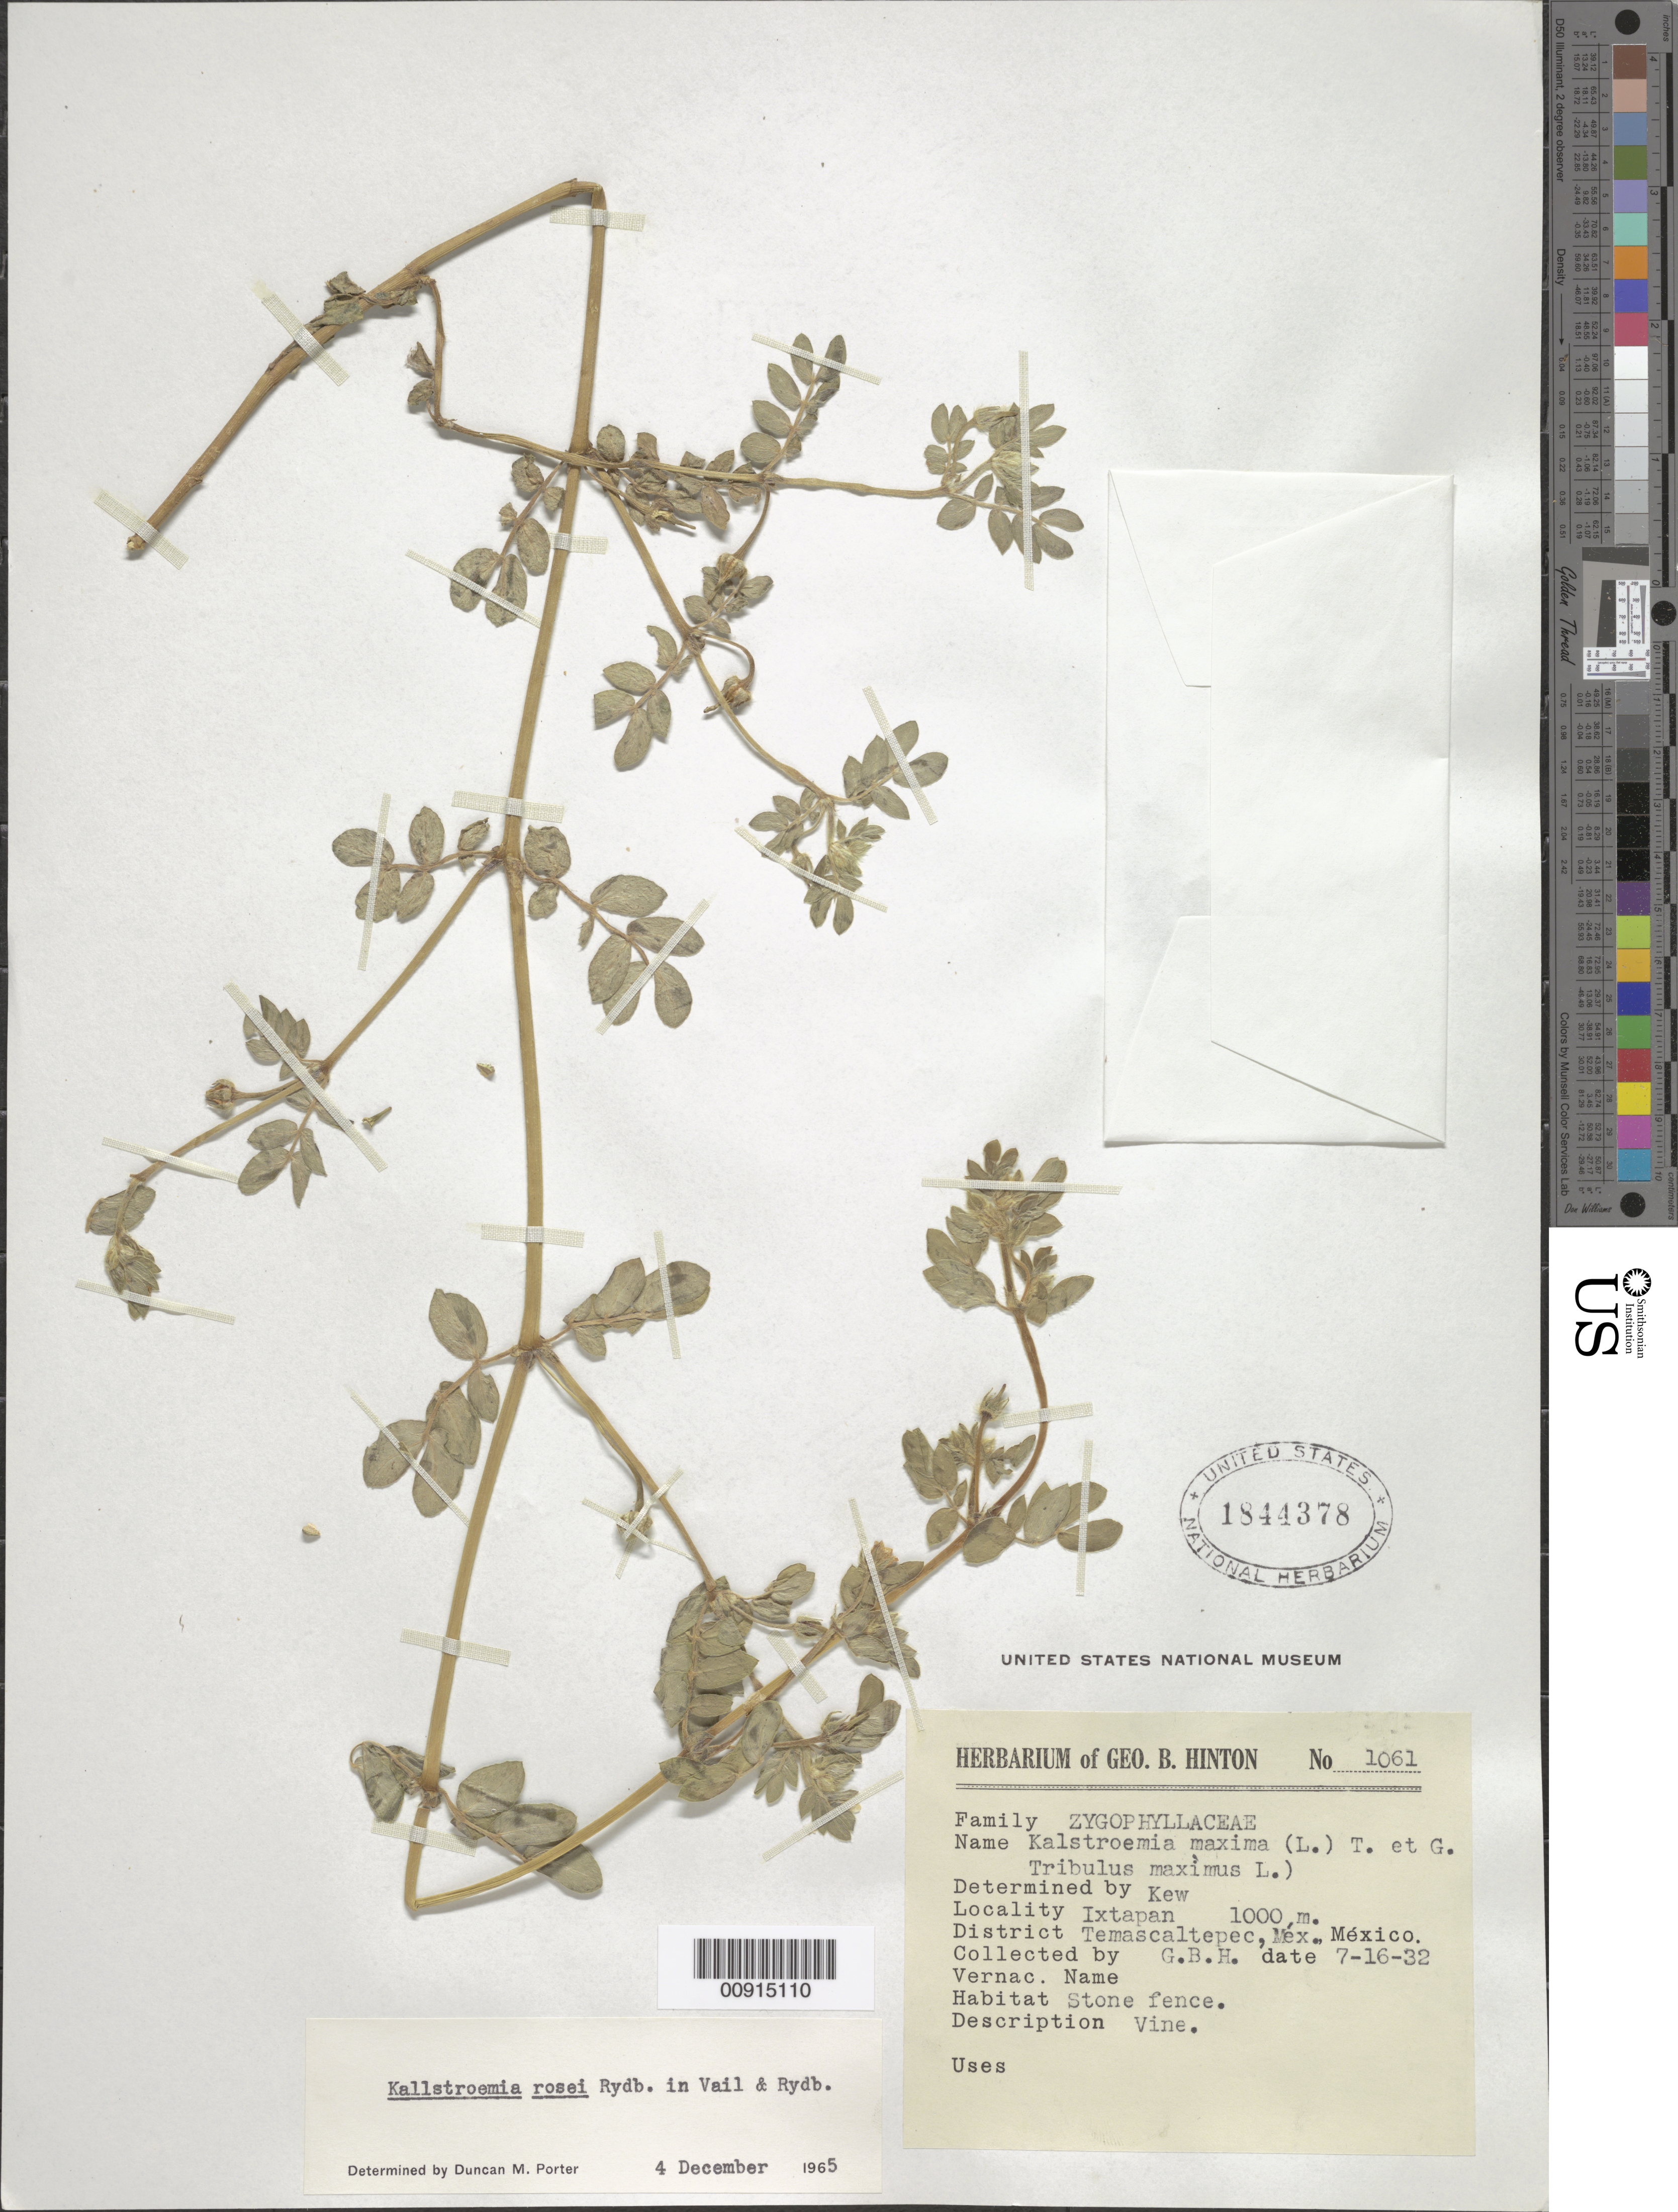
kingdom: Plantae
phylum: Tracheophyta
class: Magnoliopsida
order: Zygophyllales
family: Zygophyllaceae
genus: Kallstroemia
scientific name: Kallstroemia rosei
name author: Rydb.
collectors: G. B. Hinton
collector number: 1061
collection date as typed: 16 Jul 1932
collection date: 1932-07-16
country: Mexico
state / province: México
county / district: Temascaltepec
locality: Ixtapan, District Temascaltepec, State of México.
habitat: Stone fence.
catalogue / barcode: US 1844378